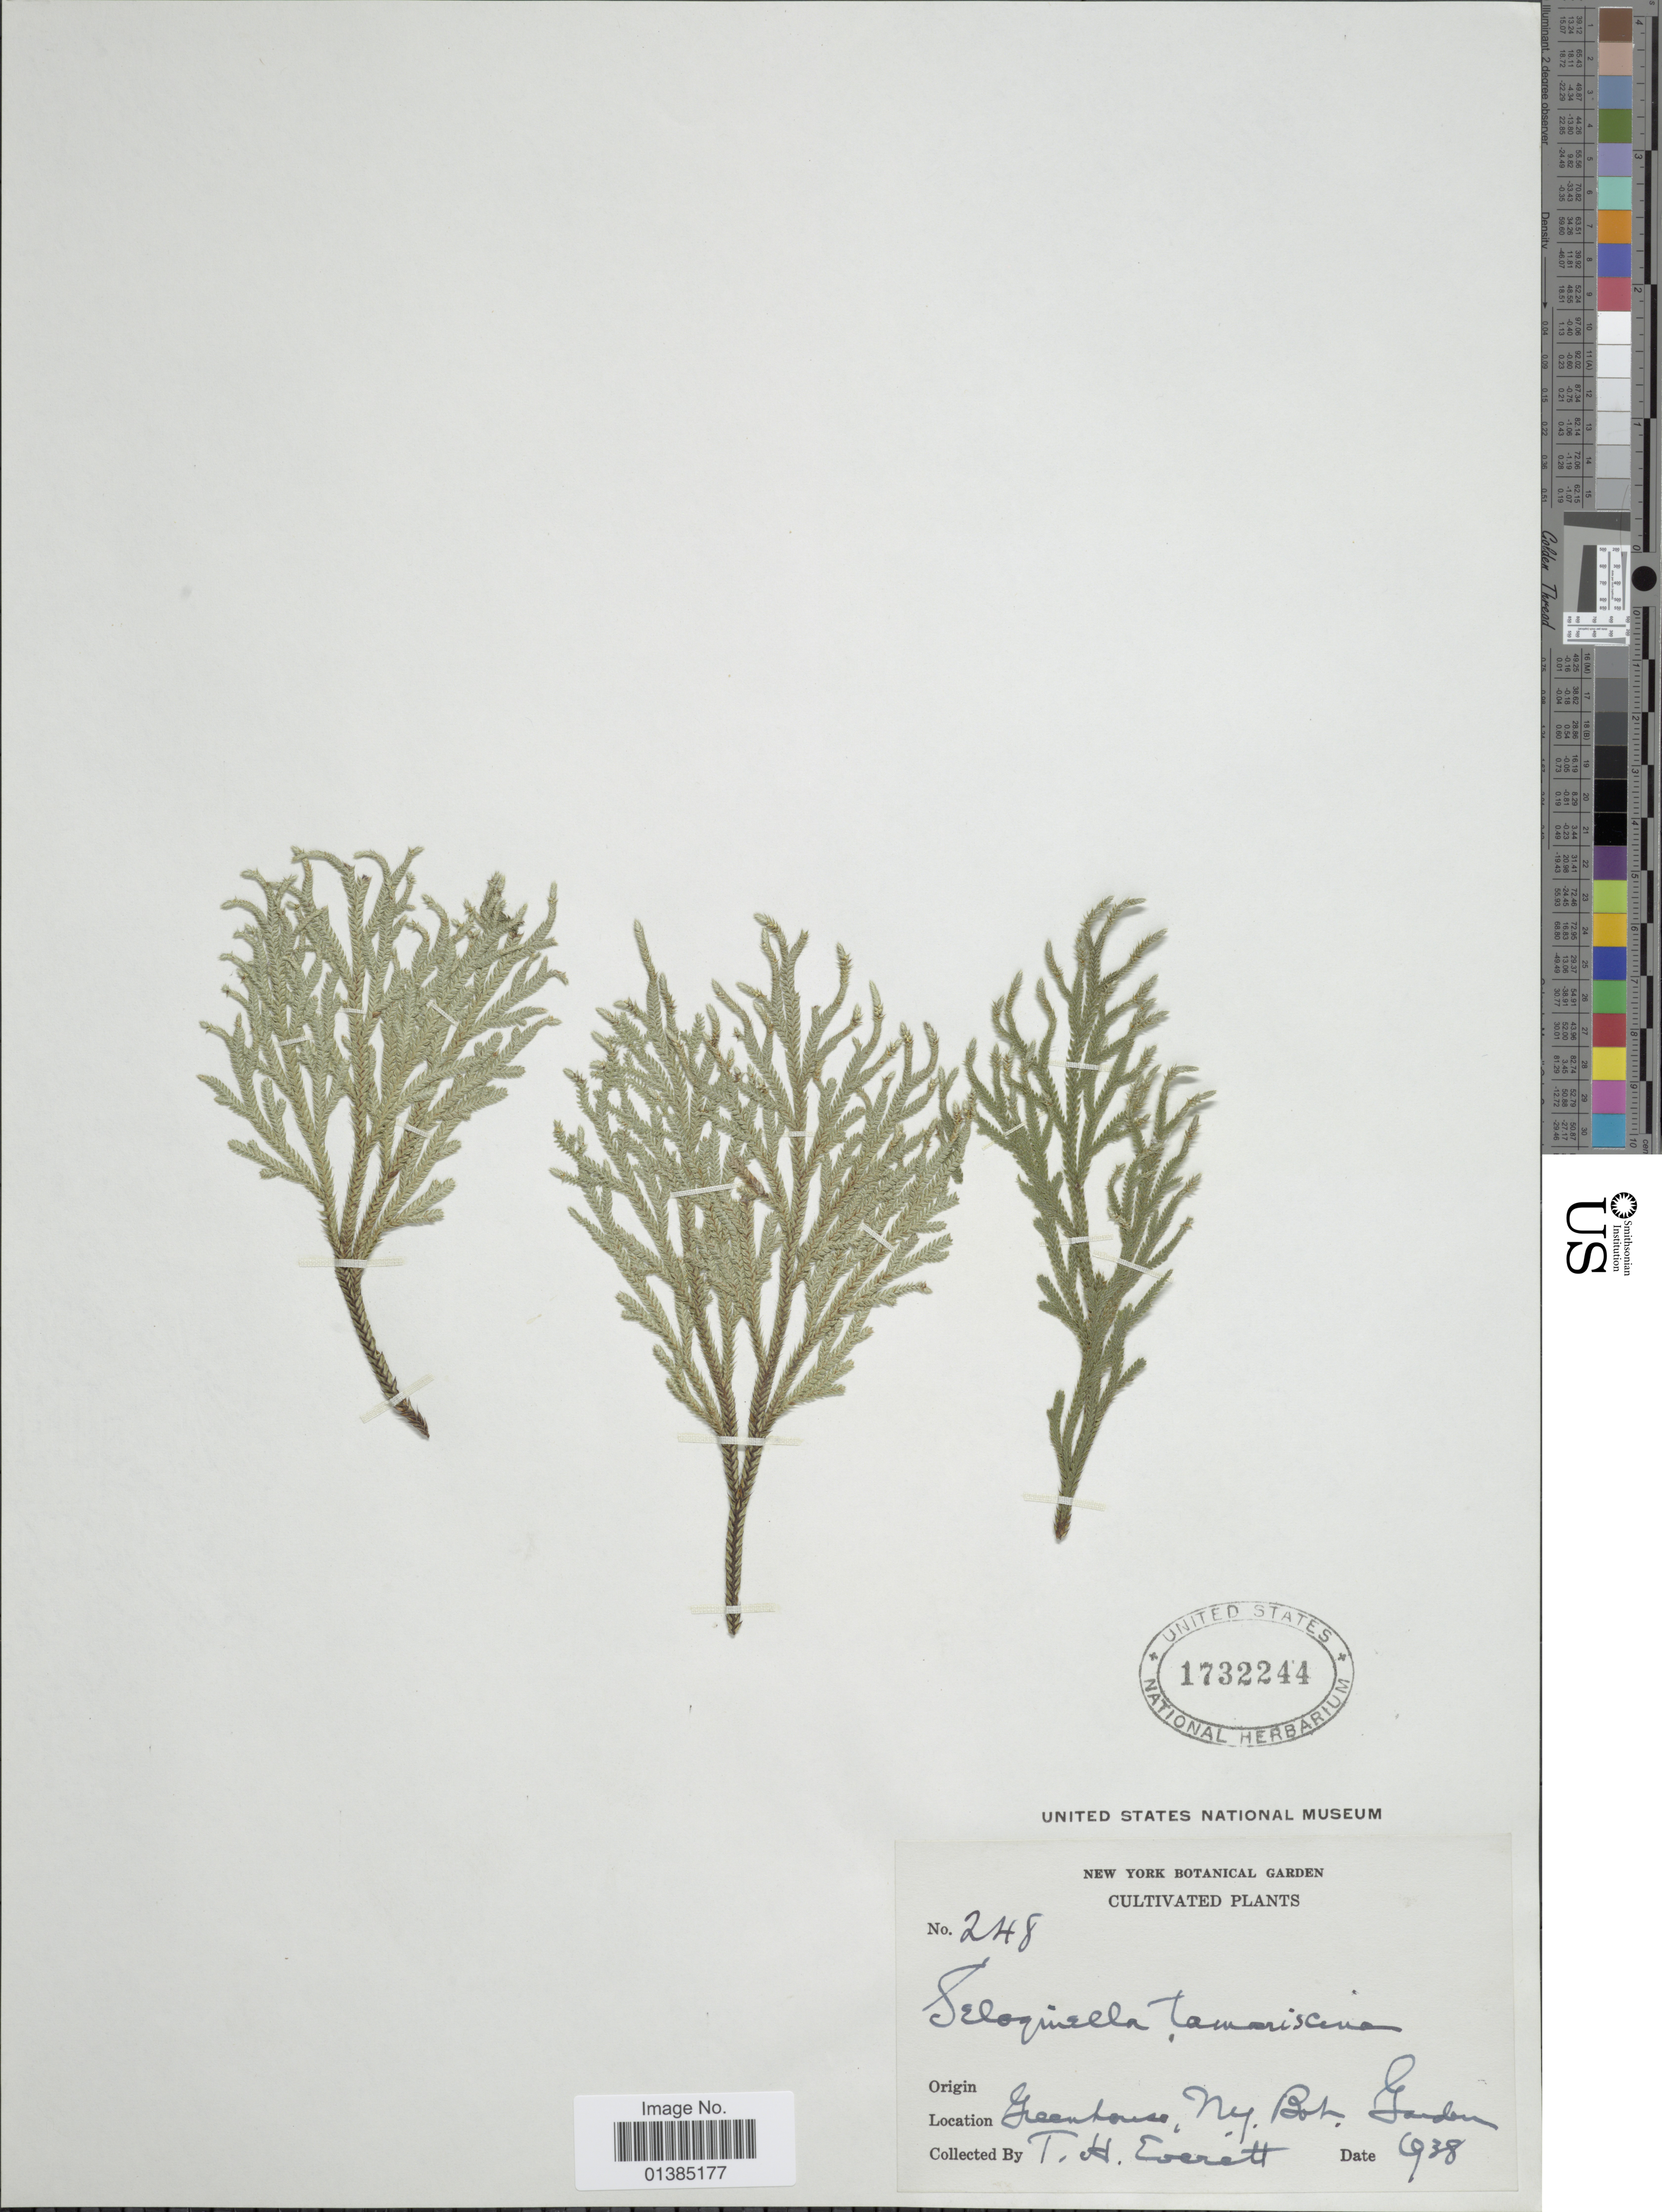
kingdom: Plantae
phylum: Tracheophyta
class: Lycopodiopsida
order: Selaginellales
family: Selaginellaceae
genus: Selaginella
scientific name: Selaginella tamariscina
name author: (P. Beauv.) Spring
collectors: T. Everett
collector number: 248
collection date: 1938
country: United States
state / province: New York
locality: Greenhouse, NY. Bot. Garden.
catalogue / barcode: US 1732244